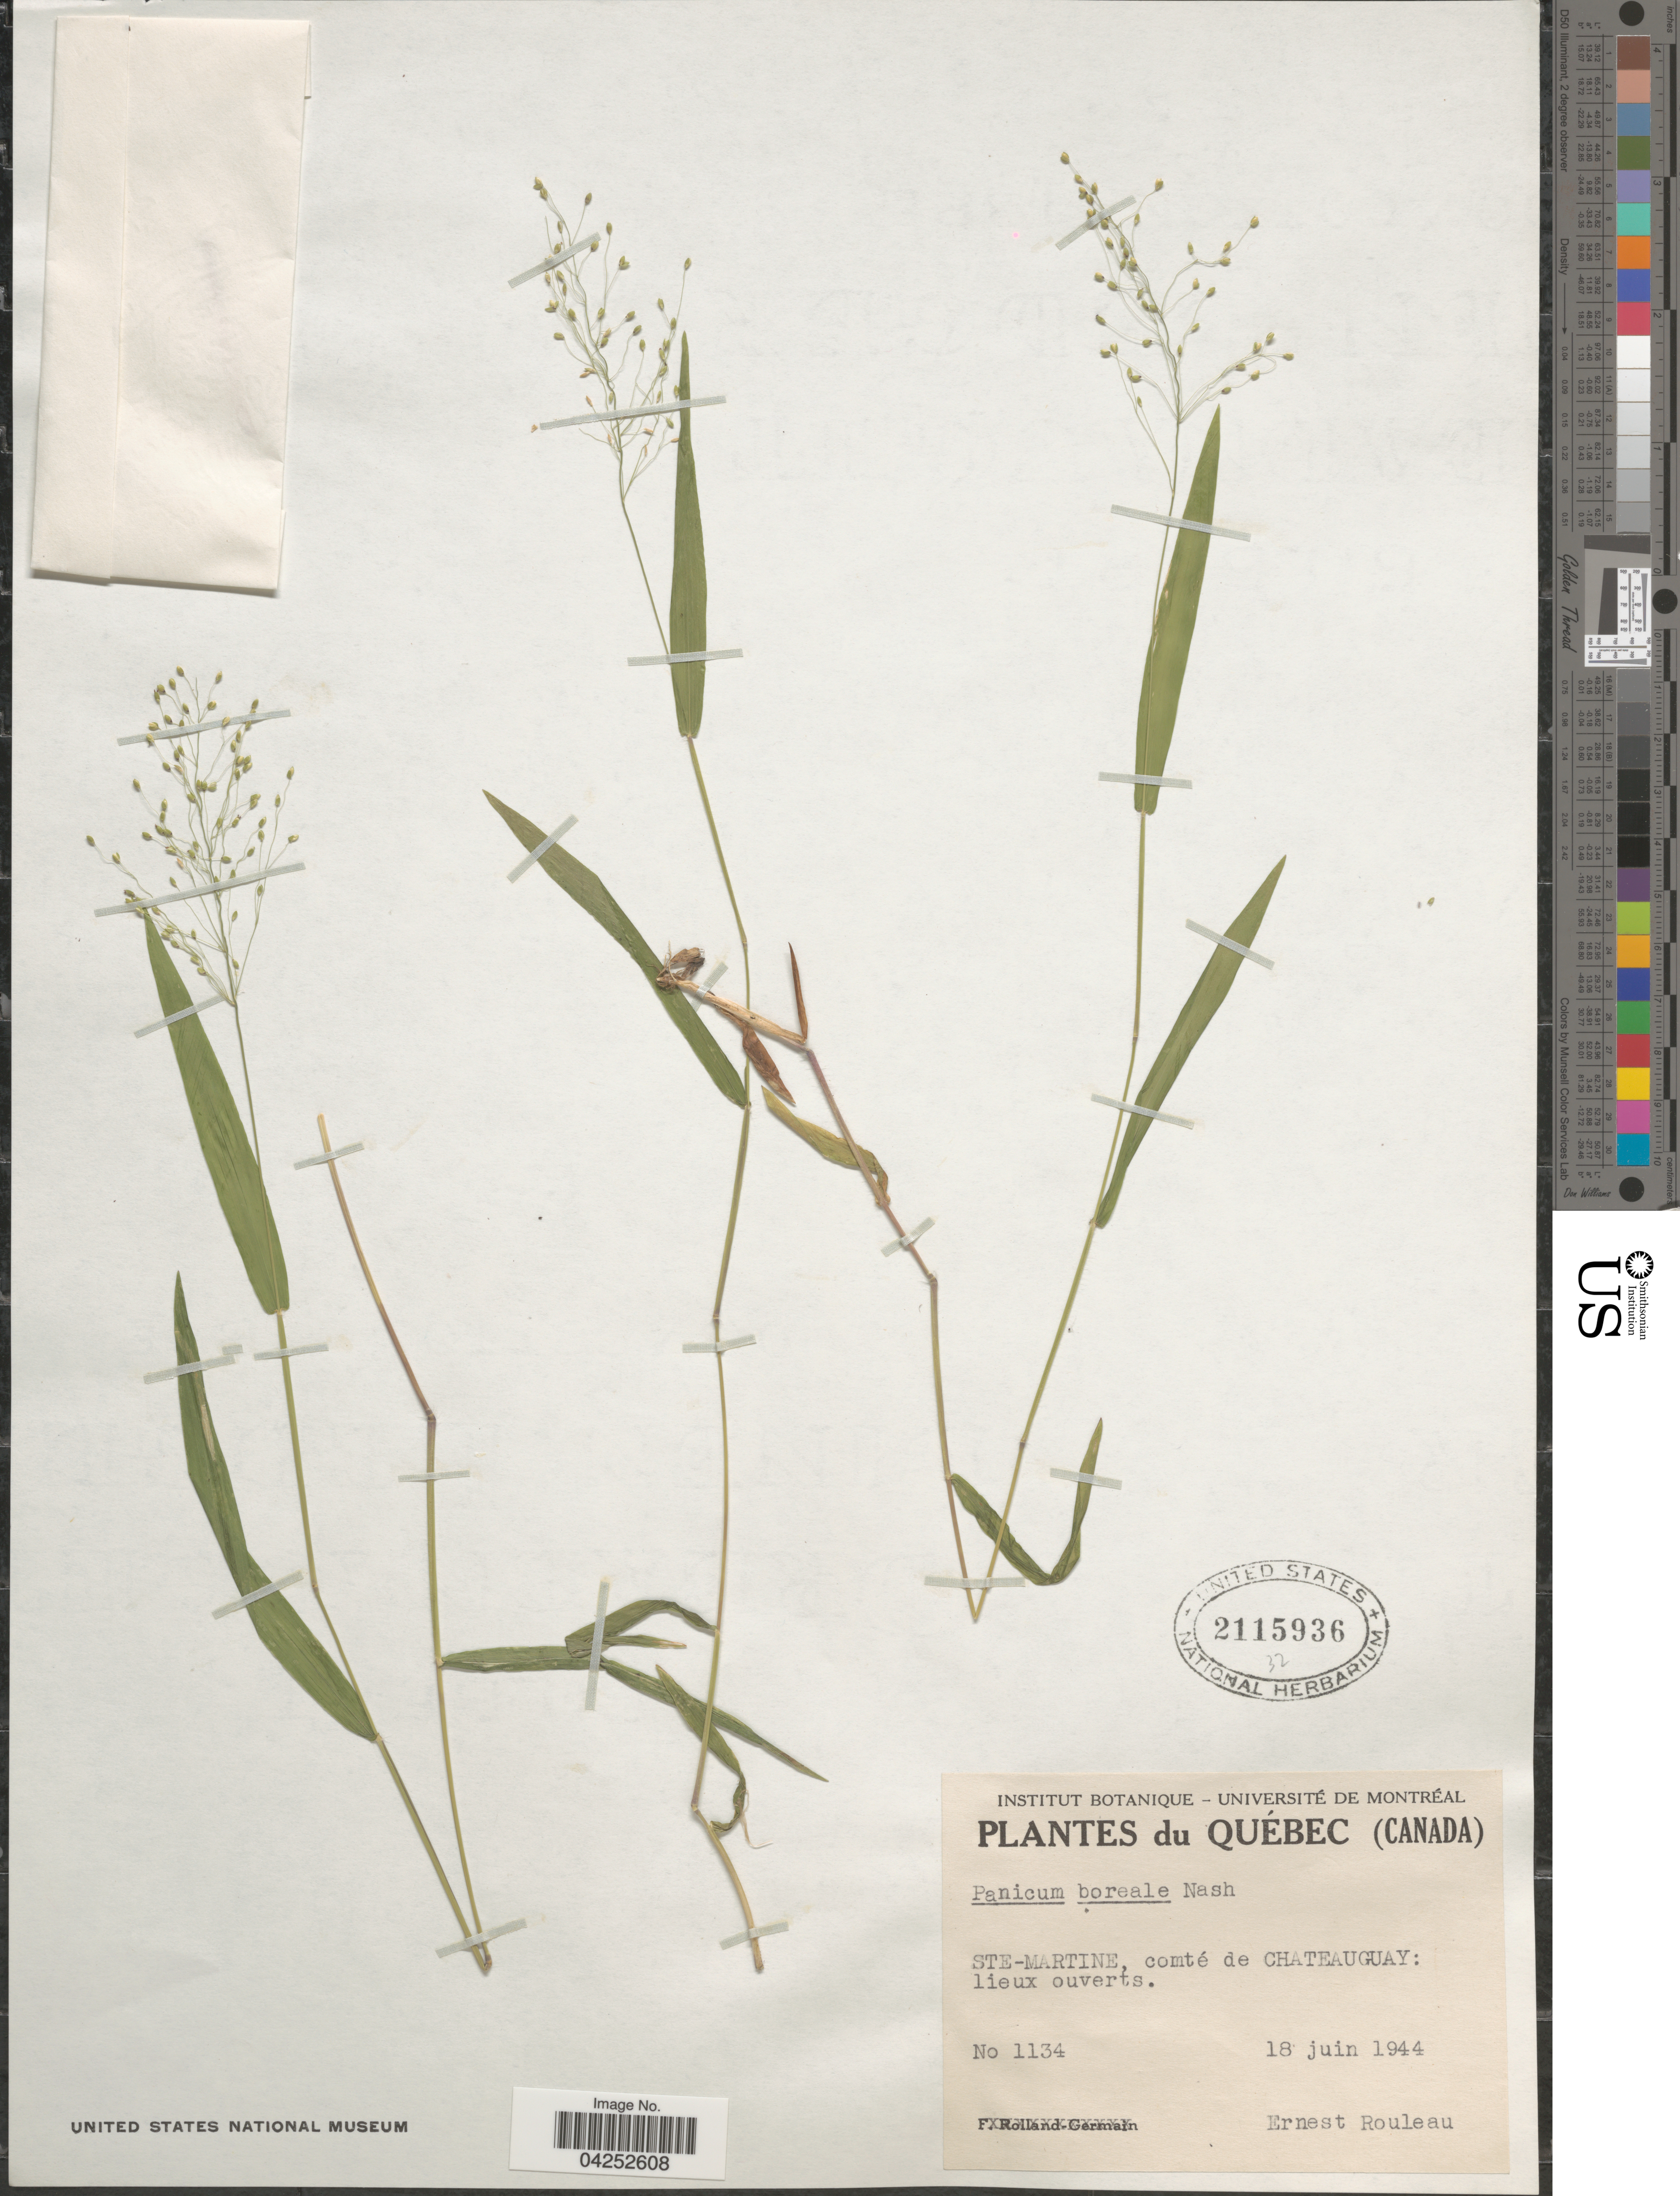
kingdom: Plantae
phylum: Tracheophyta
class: Liliopsida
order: Poales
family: Poaceae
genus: Dichanthelium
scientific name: Dichanthelium boreale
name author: (Nash) Freckmann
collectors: J. Rouleau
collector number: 1134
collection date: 1944-06-18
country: Canada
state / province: Quebec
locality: Ste-Martine, comté de Chateauguay.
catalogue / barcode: US 2115936